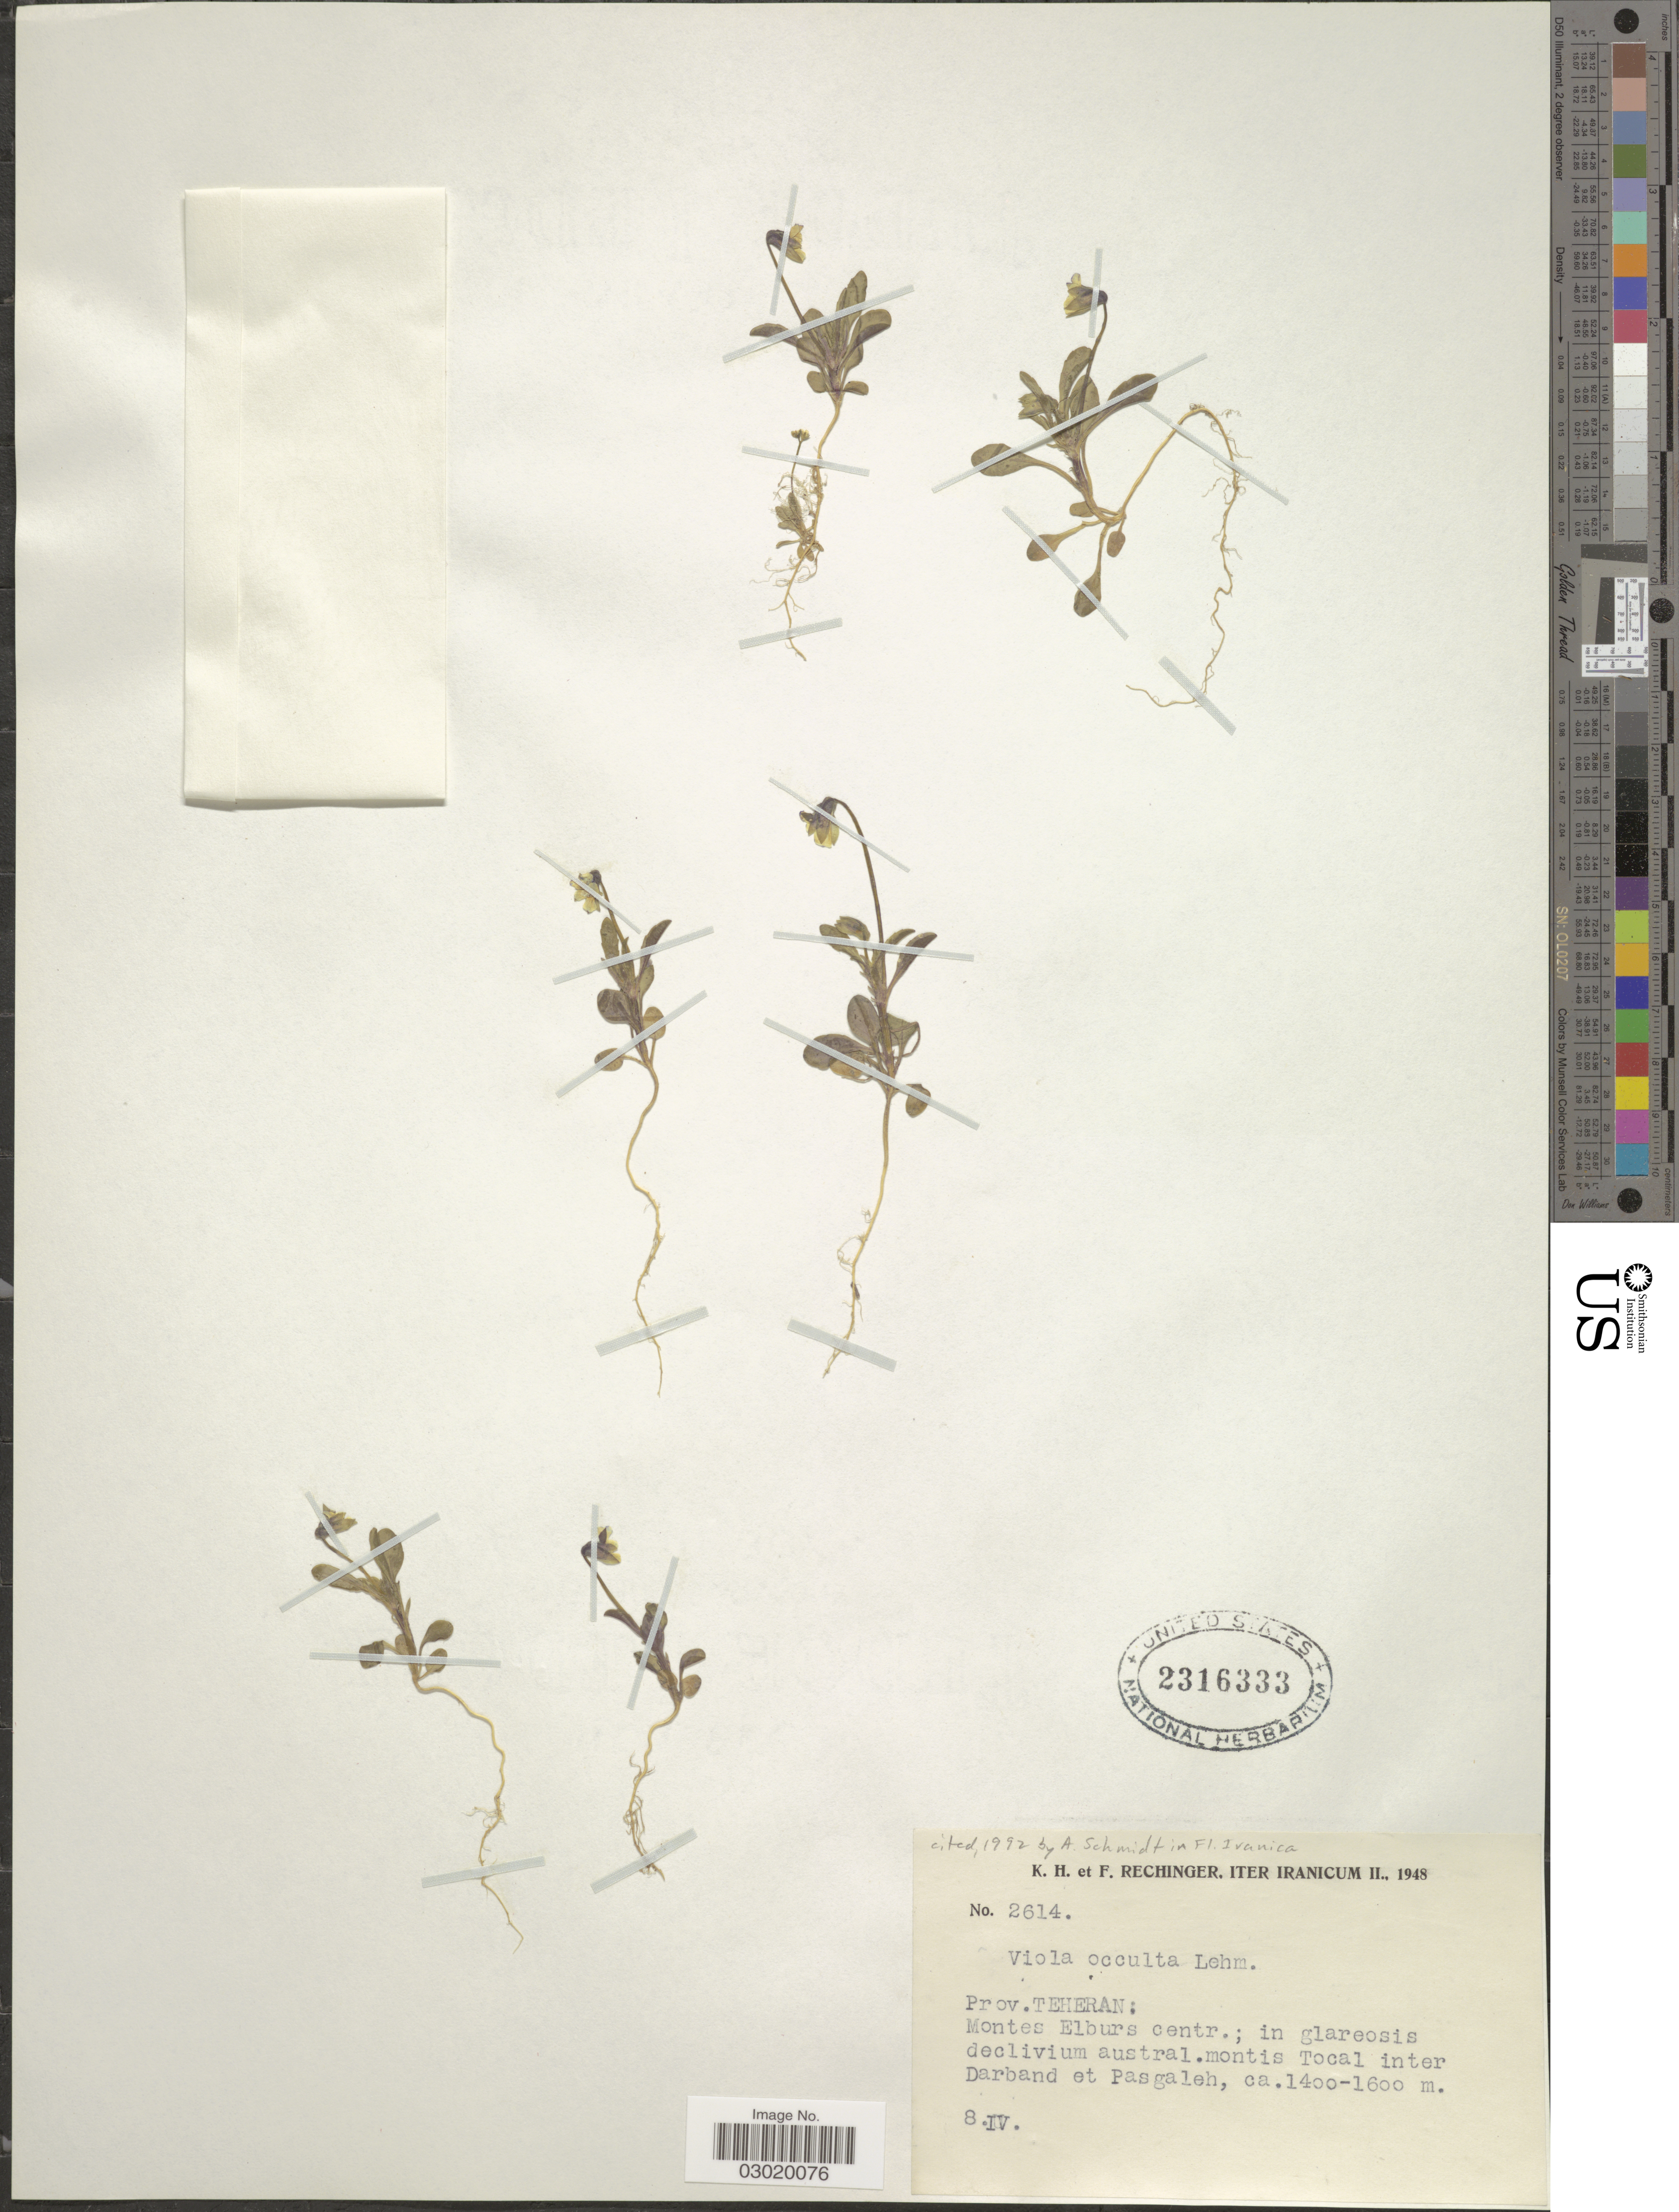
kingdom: Plantae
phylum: Tracheophyta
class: Magnoliopsida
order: Malpighiales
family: Violaceae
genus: Viola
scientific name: Viola occulta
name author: Lehm.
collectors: K. H. Rechinger & F. Rechinger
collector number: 2614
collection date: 1948-04-08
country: Iran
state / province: Tehran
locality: Prov. Teheran: Montes Elburs centr. Montis Tocal inter Darband et Pasgaleh.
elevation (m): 1400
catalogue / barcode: US 2316333